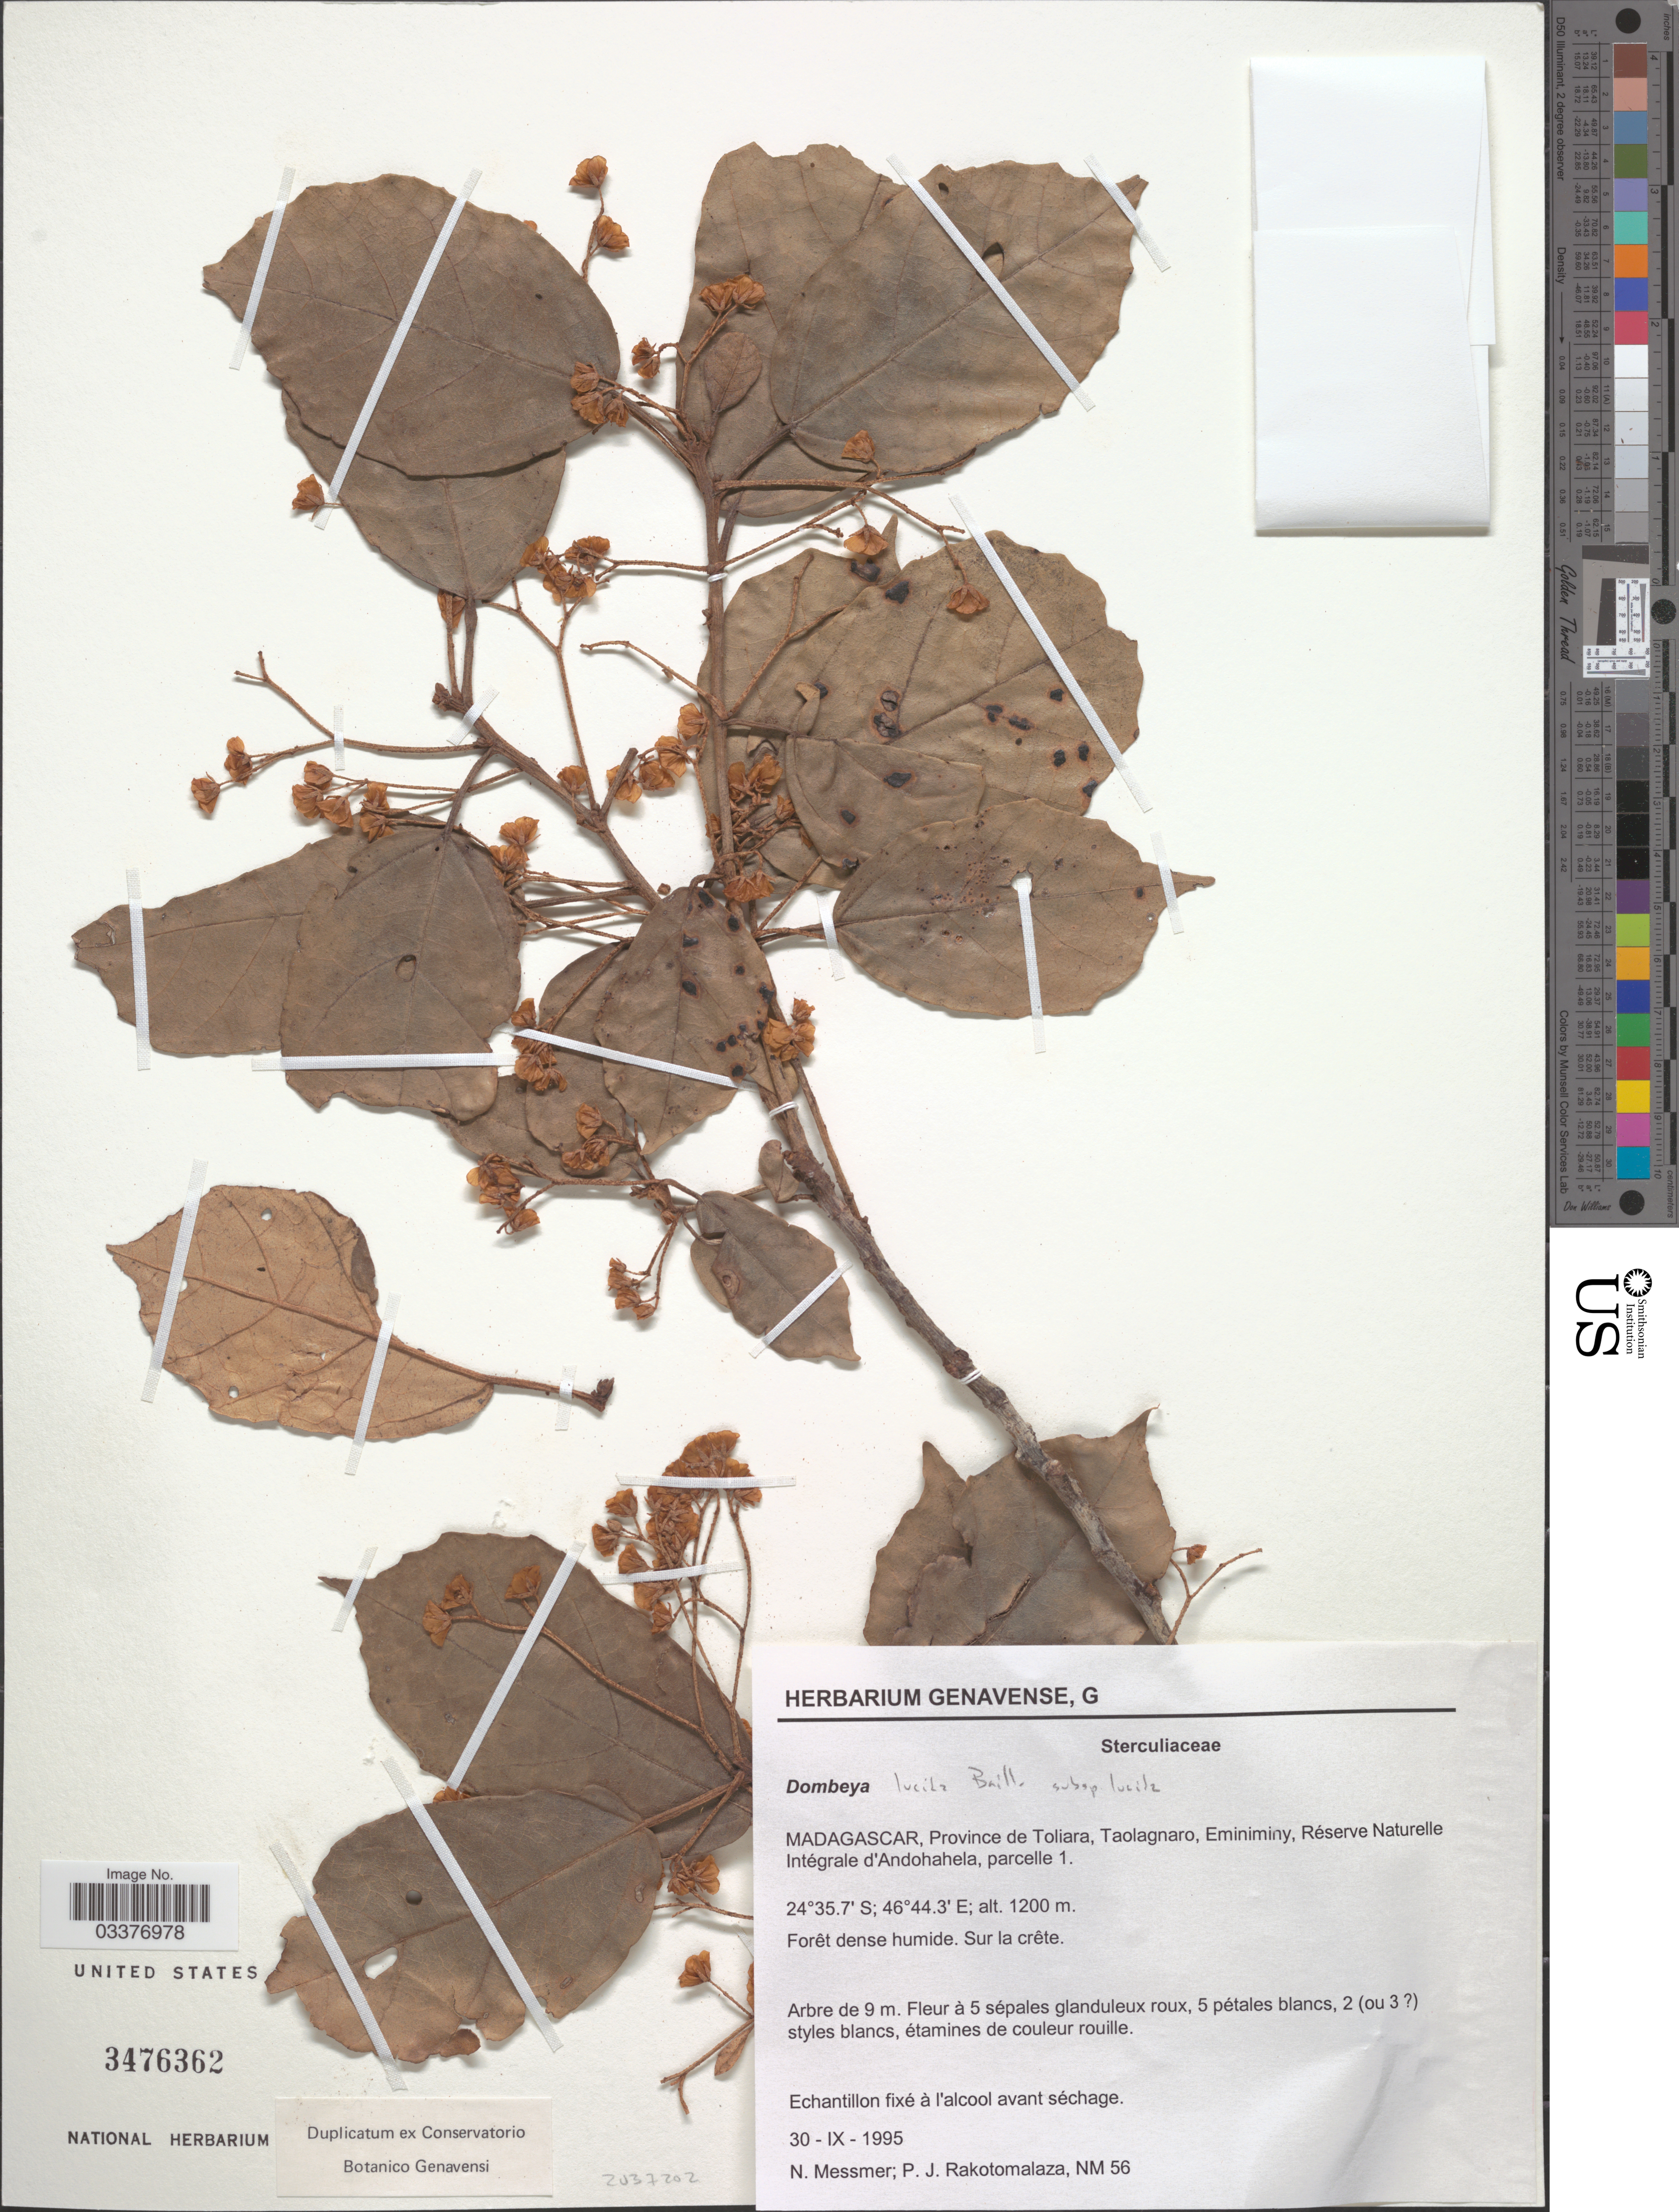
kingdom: Plantae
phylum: Tracheophyta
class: Magnoliopsida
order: Malvales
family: Malvaceae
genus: Dombeya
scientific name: Dombeya sp.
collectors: N. Messmer & P. J. Rakotomalaza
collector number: NM 56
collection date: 1995-09-30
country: Madagascar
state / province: Anosy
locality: Taolagnaro, Eminiminy, Réserve Naturelle Intégrale d'Andohahela, parcelle 1.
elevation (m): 1200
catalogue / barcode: US 3476362